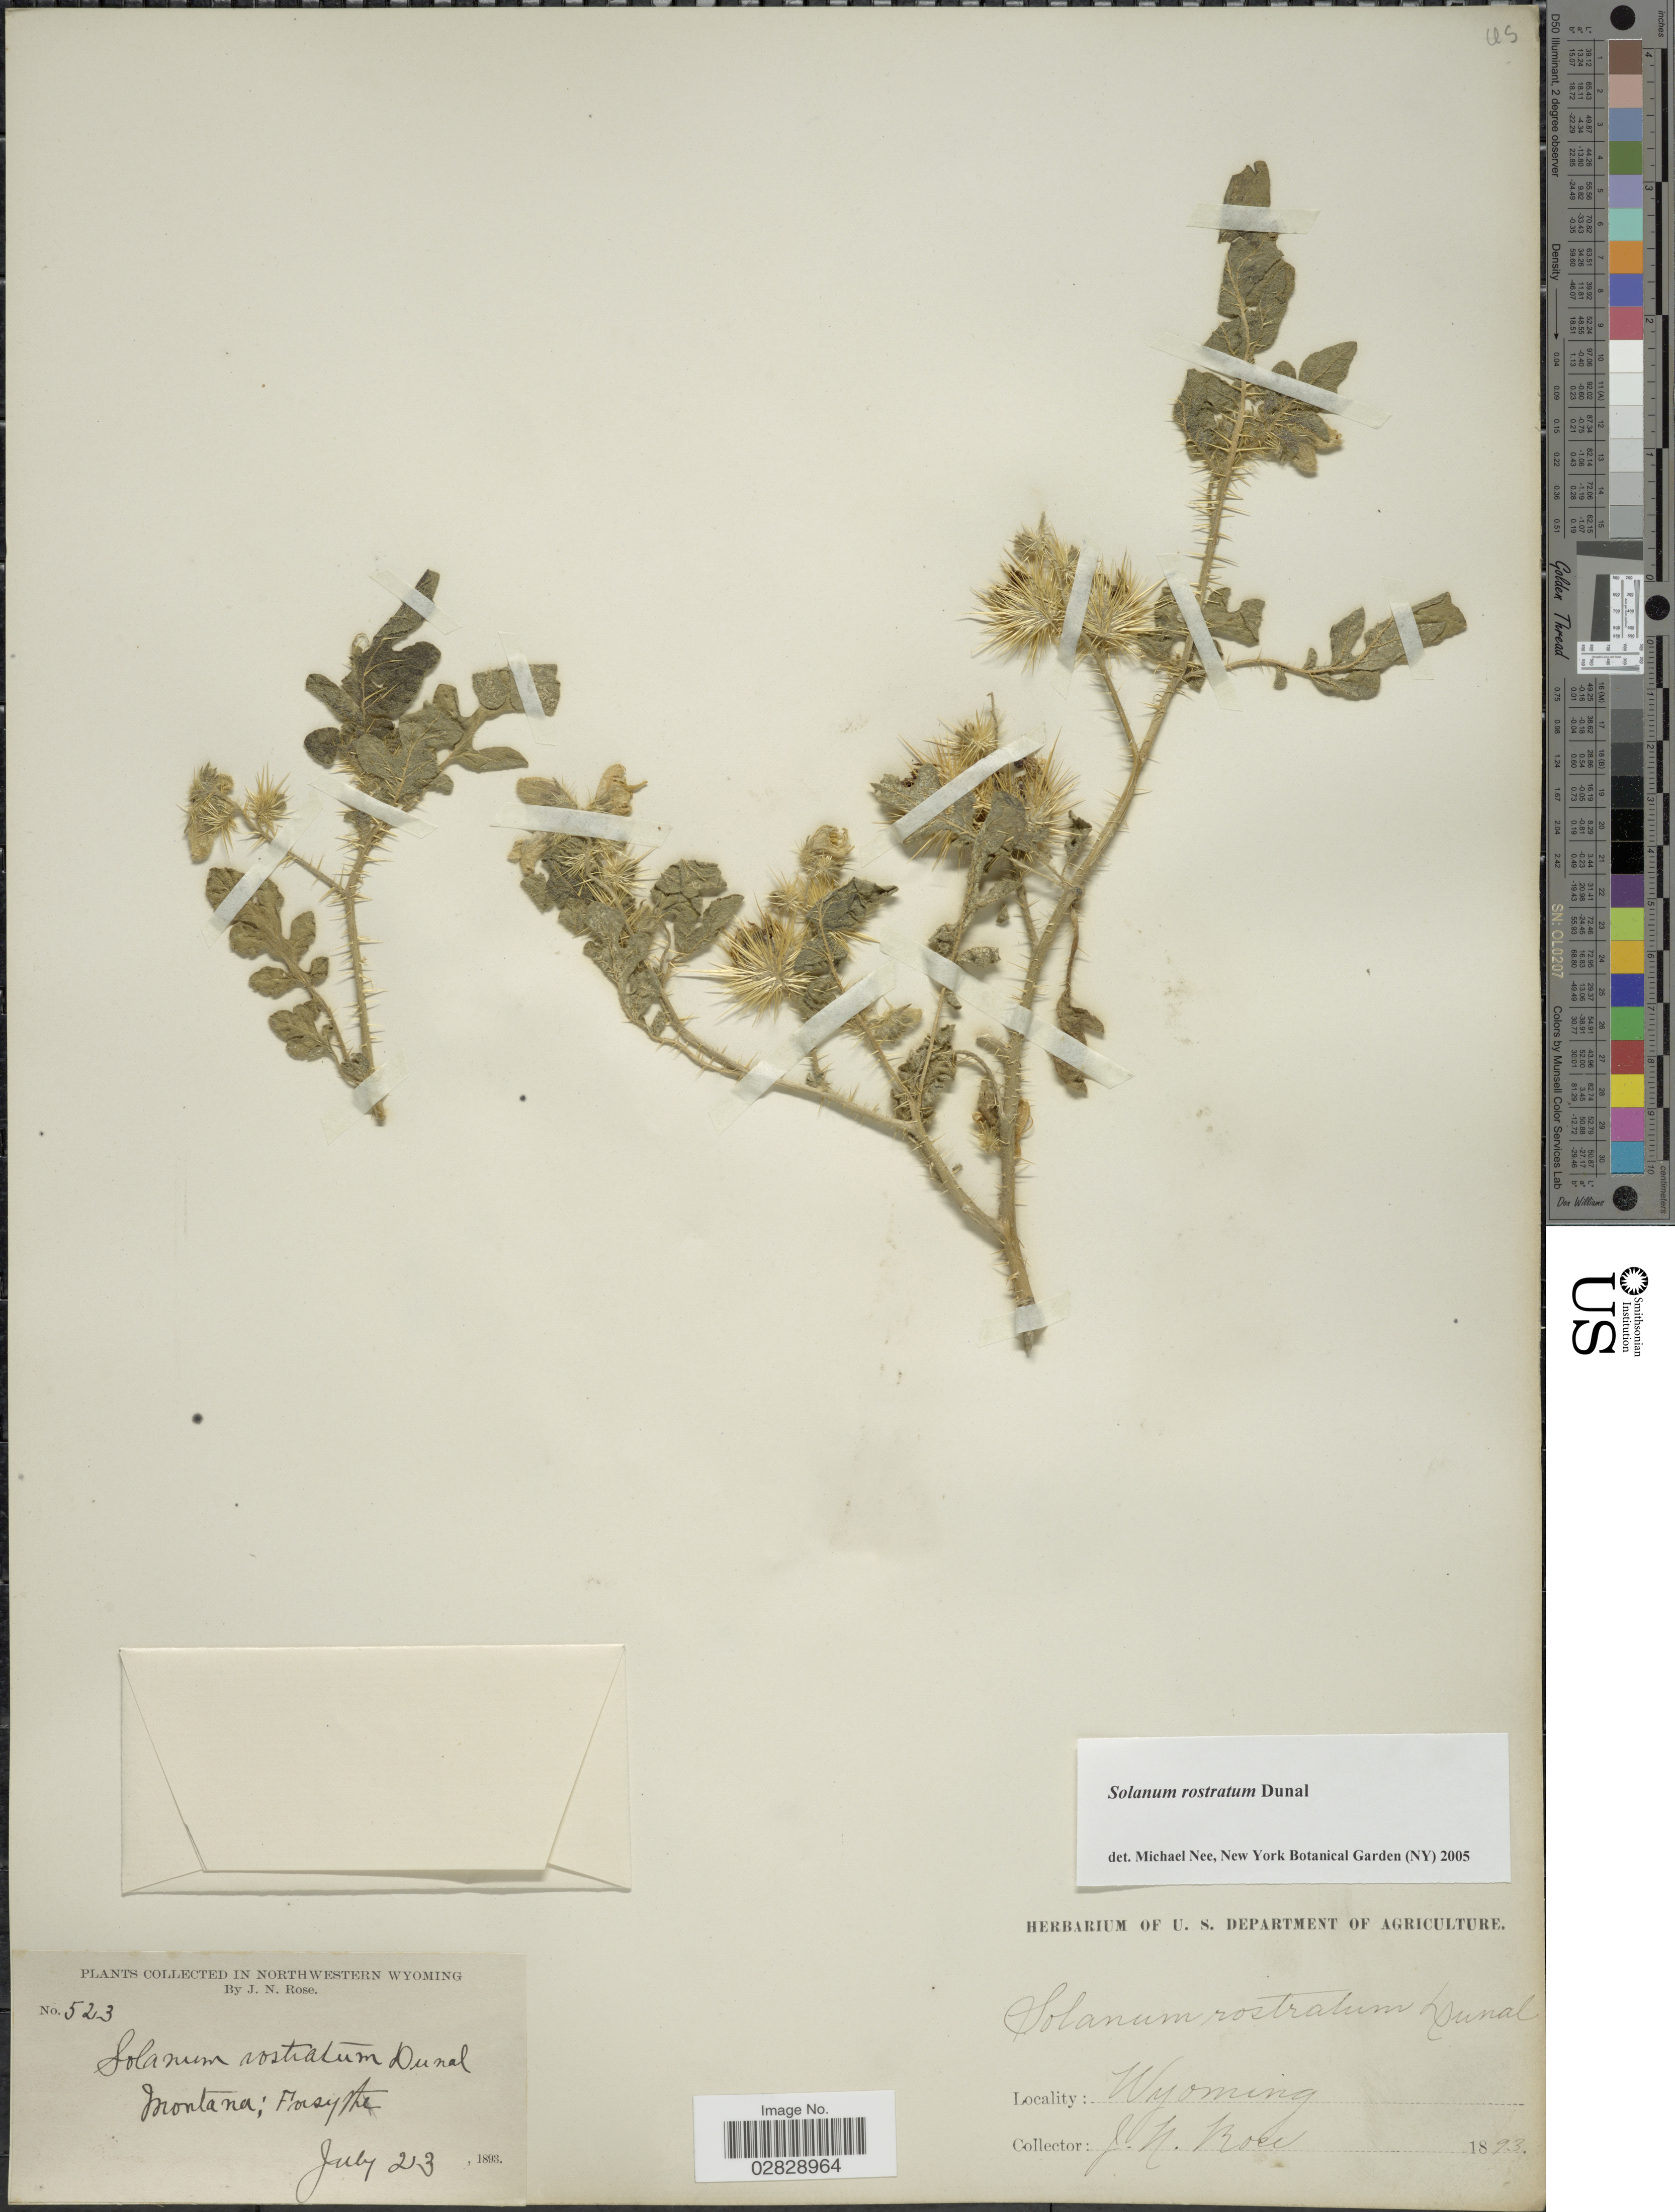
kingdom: Plantae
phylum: Tracheophyta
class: Magnoliopsida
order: Solanales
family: Solanaceae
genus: Solanum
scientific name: Solanum rostratum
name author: Dunal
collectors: J. N. Rose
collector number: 523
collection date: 1893-07-23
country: United States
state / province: Wyoming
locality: In Northwestern Wyoming. Montana; Forsythe.